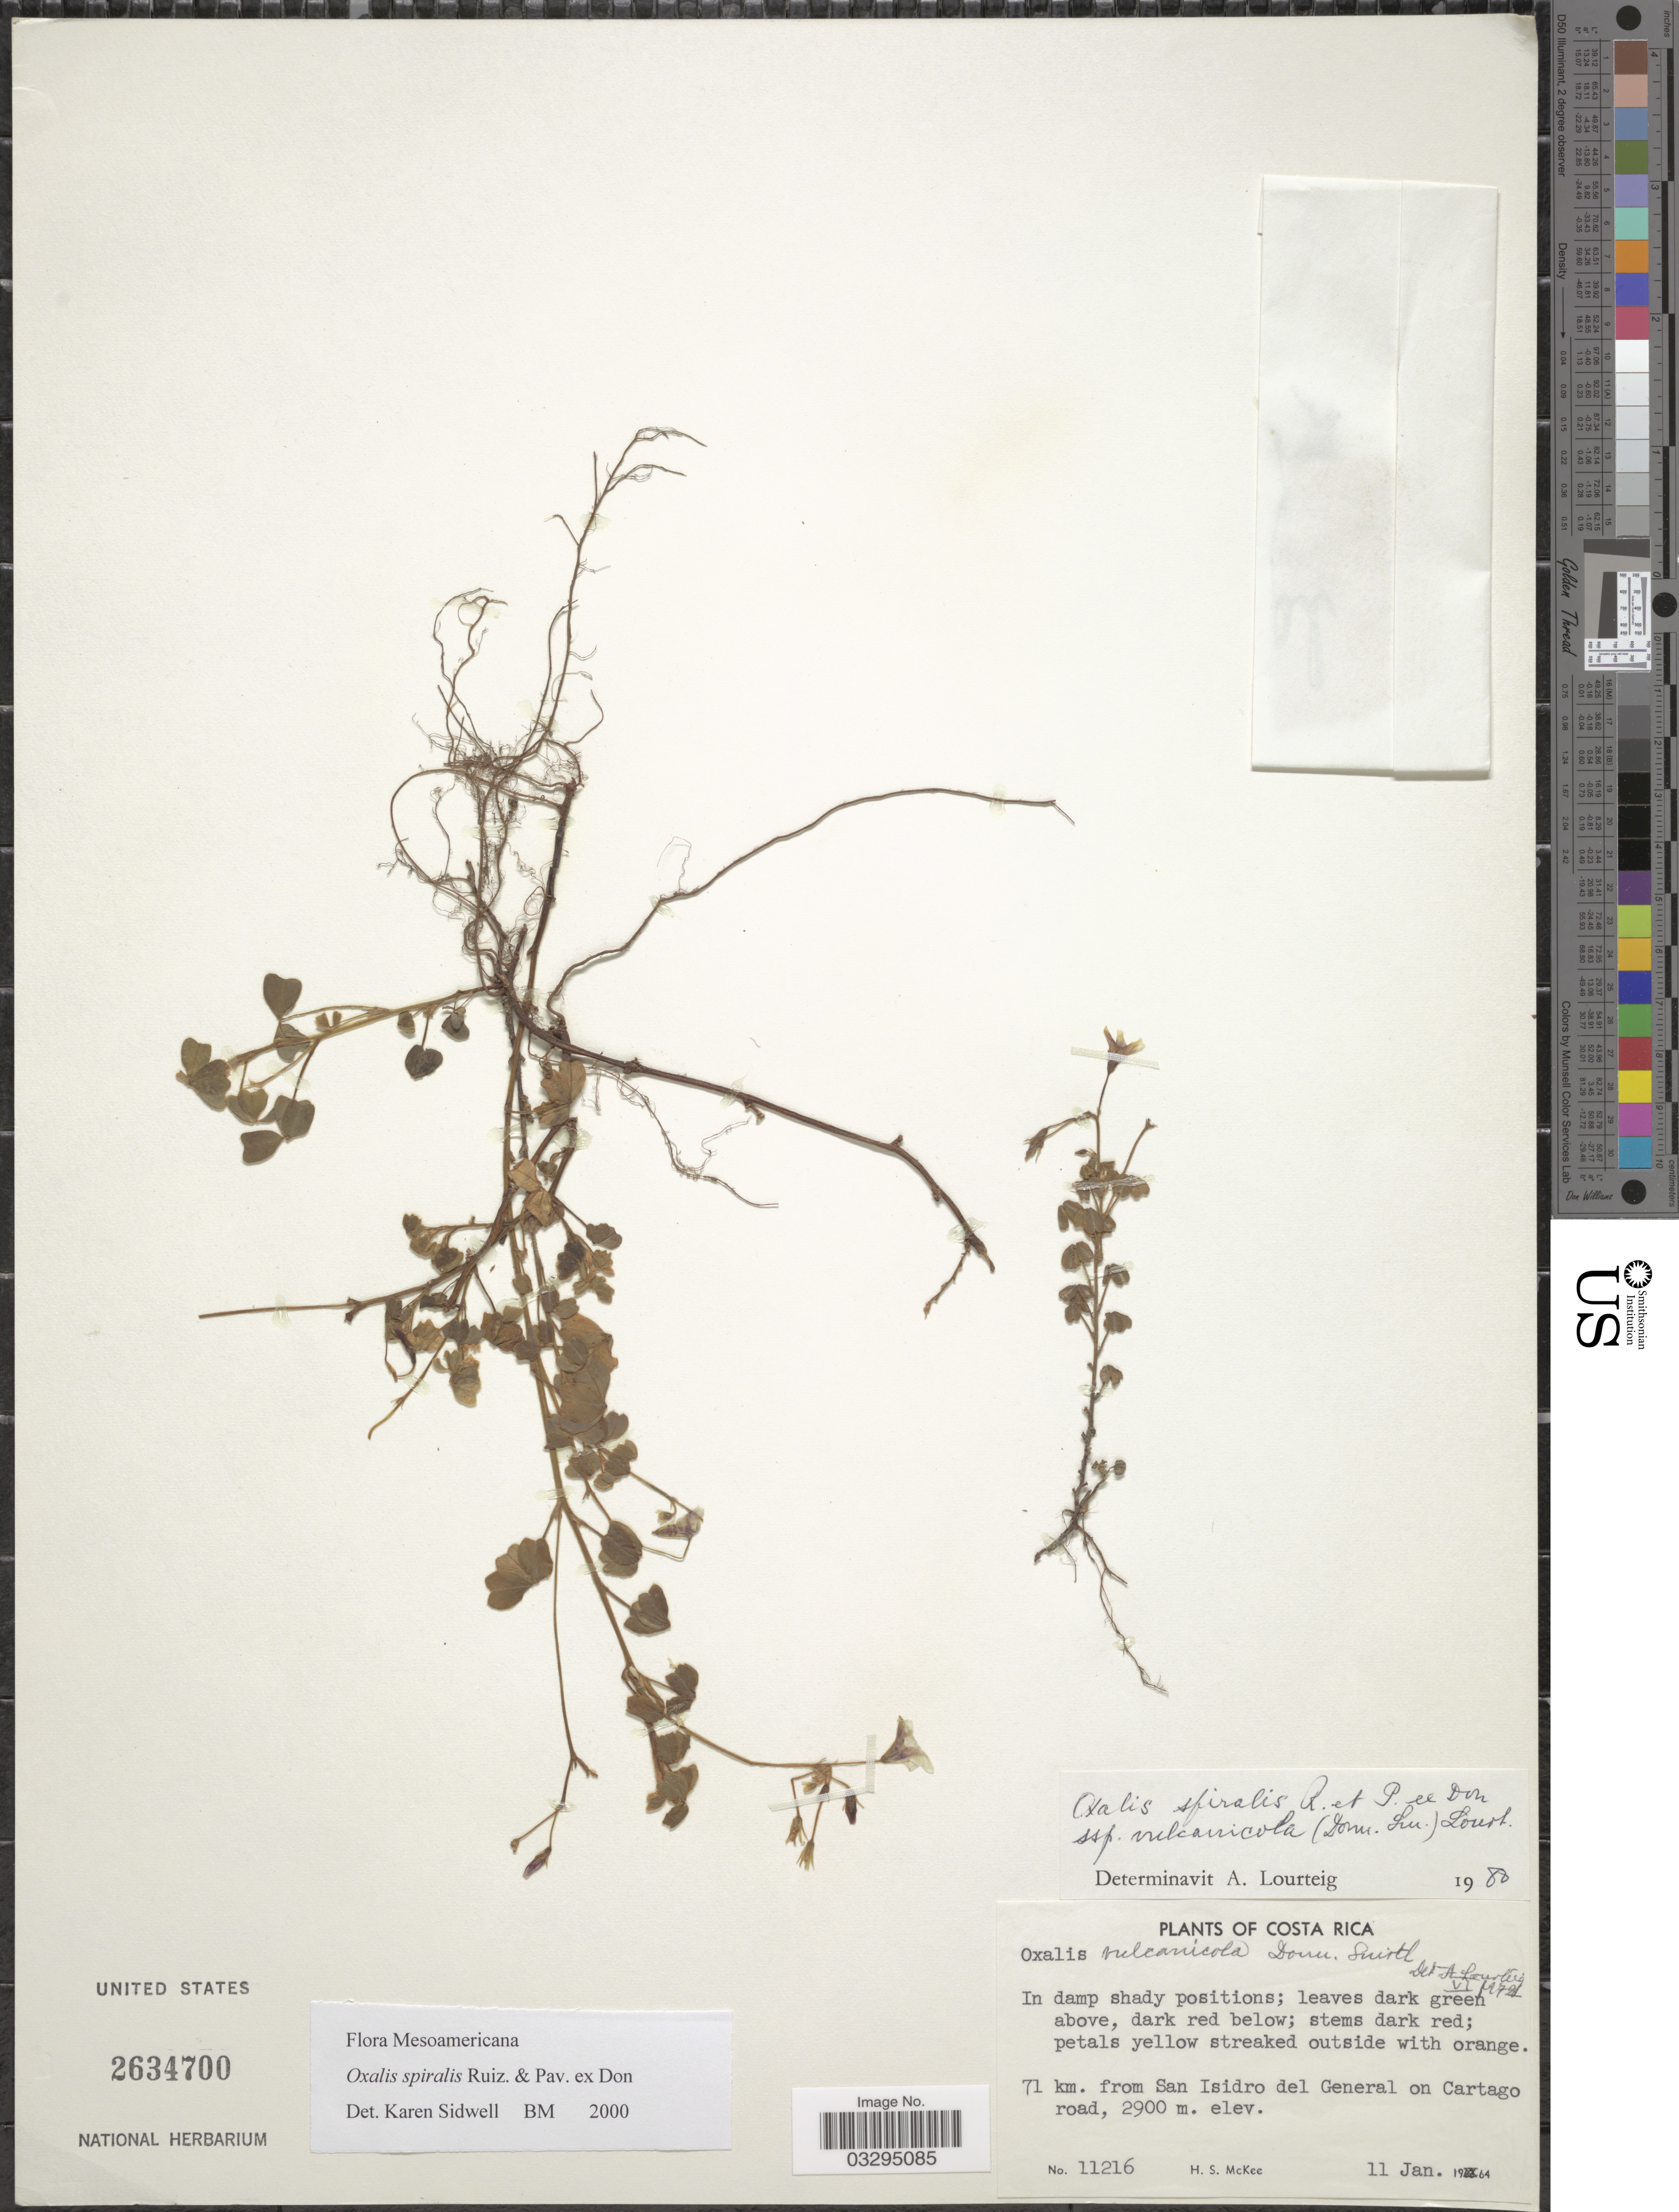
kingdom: Plantae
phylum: Tracheophyta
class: Magnoliopsida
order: Oxalidales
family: Oxalidaceae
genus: Oxalis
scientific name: Oxalis spiralis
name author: Ruiz & Pav. ex G. Don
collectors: H. S. McKee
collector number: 11216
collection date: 1964-01-11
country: Costa Rica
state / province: Cartago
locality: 71 km. from San Isidro del General on Cartago road.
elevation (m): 2900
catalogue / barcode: US 2634700